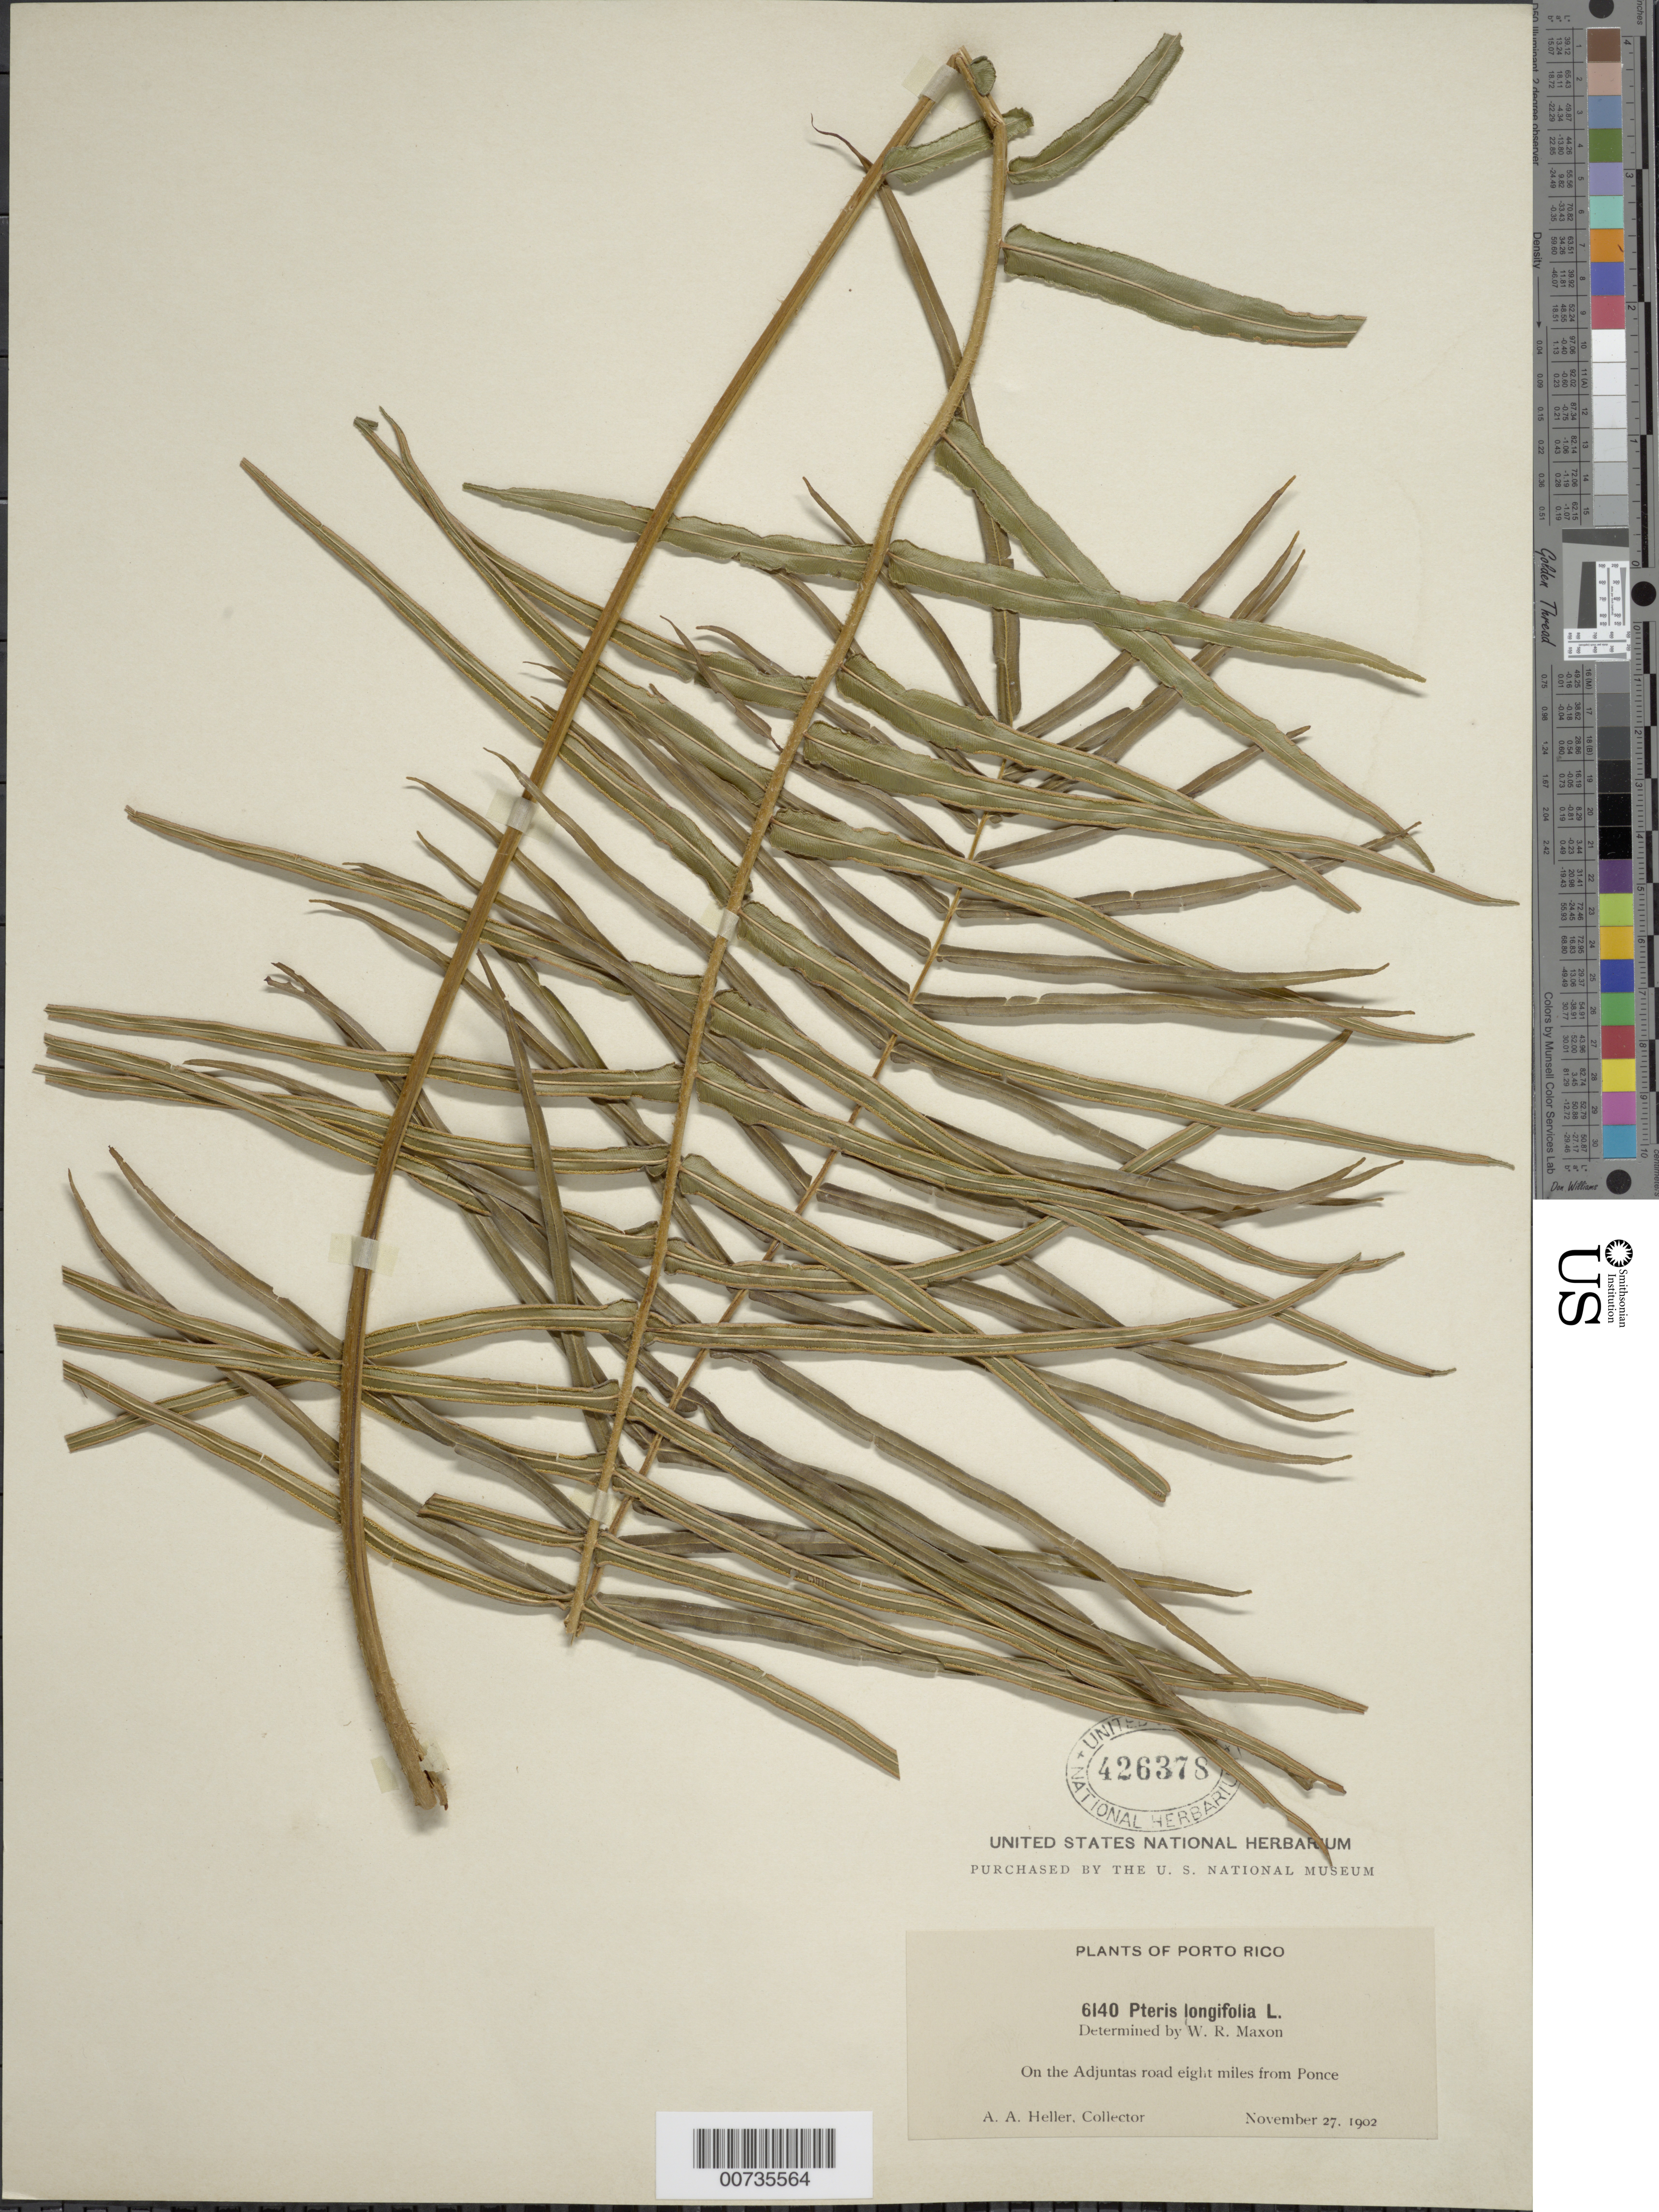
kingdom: Plantae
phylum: Tracheophyta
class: Polypodiopsida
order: Polypodiales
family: Pteridaceae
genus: Pteris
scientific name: Pteris longifolia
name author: L.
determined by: Maxon, W. R.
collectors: A. A. Heller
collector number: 6140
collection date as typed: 27 Nov 1902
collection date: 1902-11-27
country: Puerto Rico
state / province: Adjuntas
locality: Adjuntas Road, 8 mi from Ponce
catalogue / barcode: US 426378